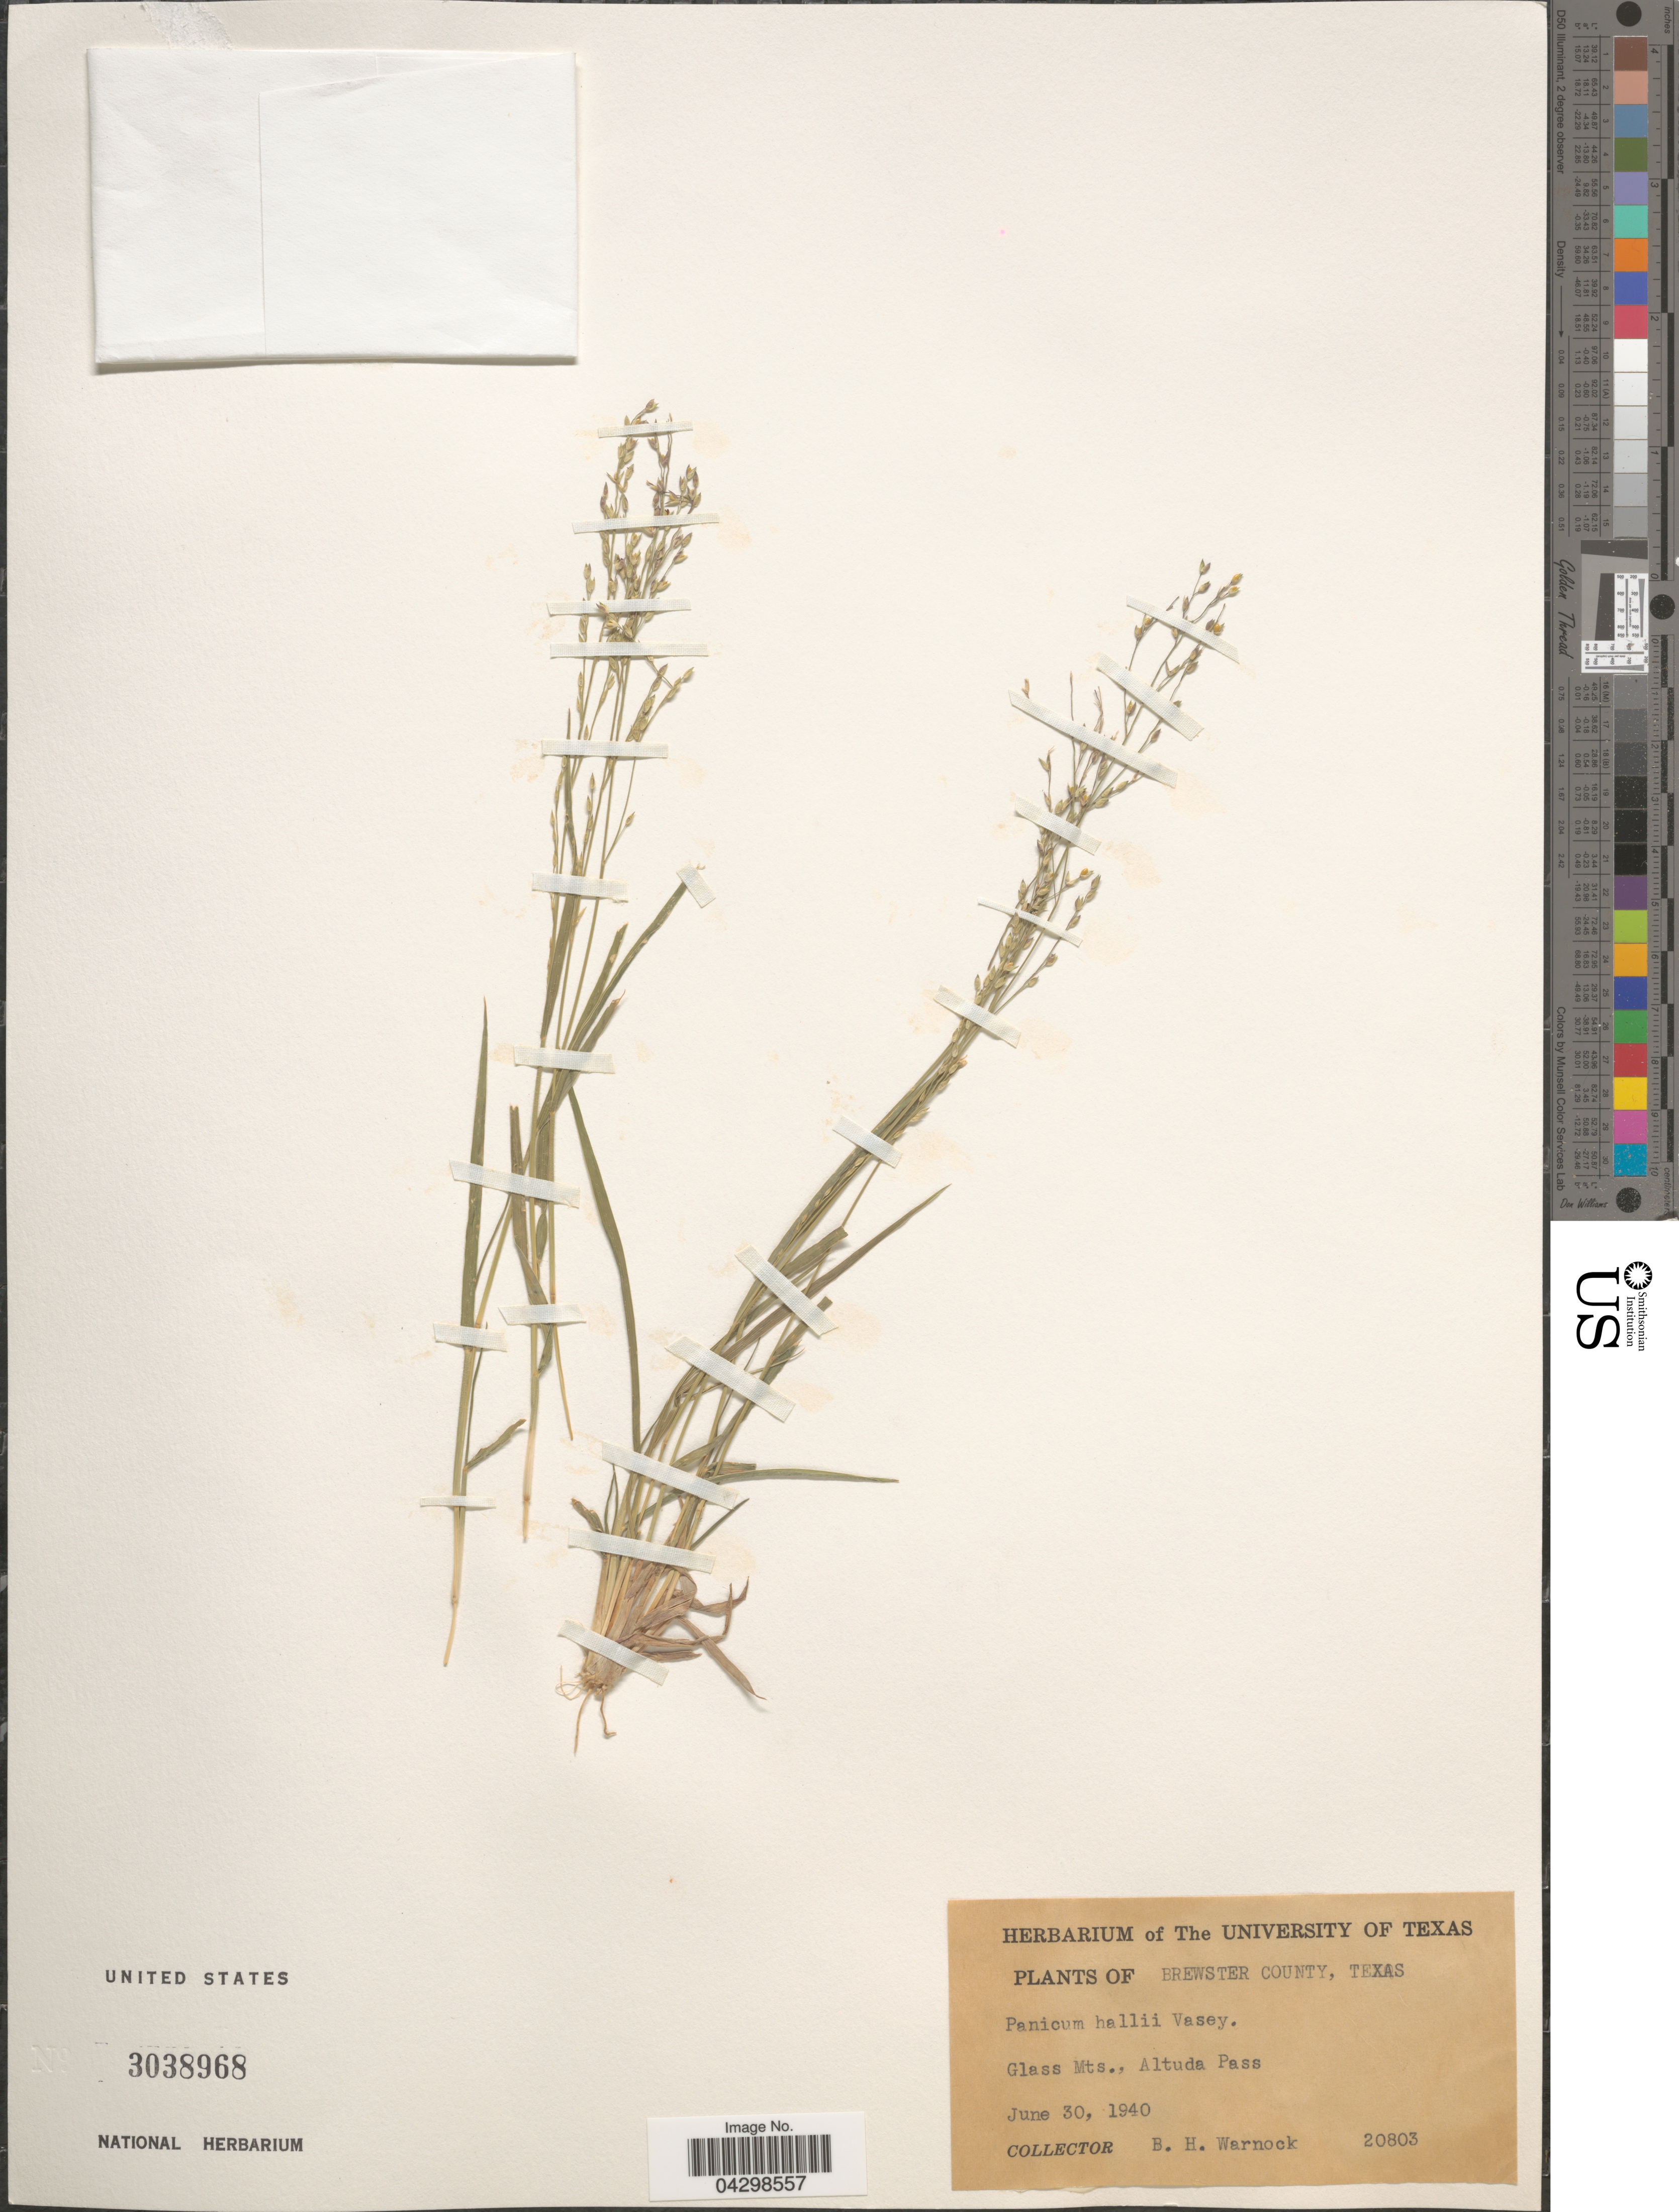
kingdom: Plantae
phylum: Tracheophyta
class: Liliopsida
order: Poales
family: Poaceae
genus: Panicum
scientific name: Panicum hallii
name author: Vasey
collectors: B. H. Warnock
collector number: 20803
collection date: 1940-06-30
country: United States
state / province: Texas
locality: Brewster County. Glass Mts., Altuda Pass.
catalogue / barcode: US 3038968